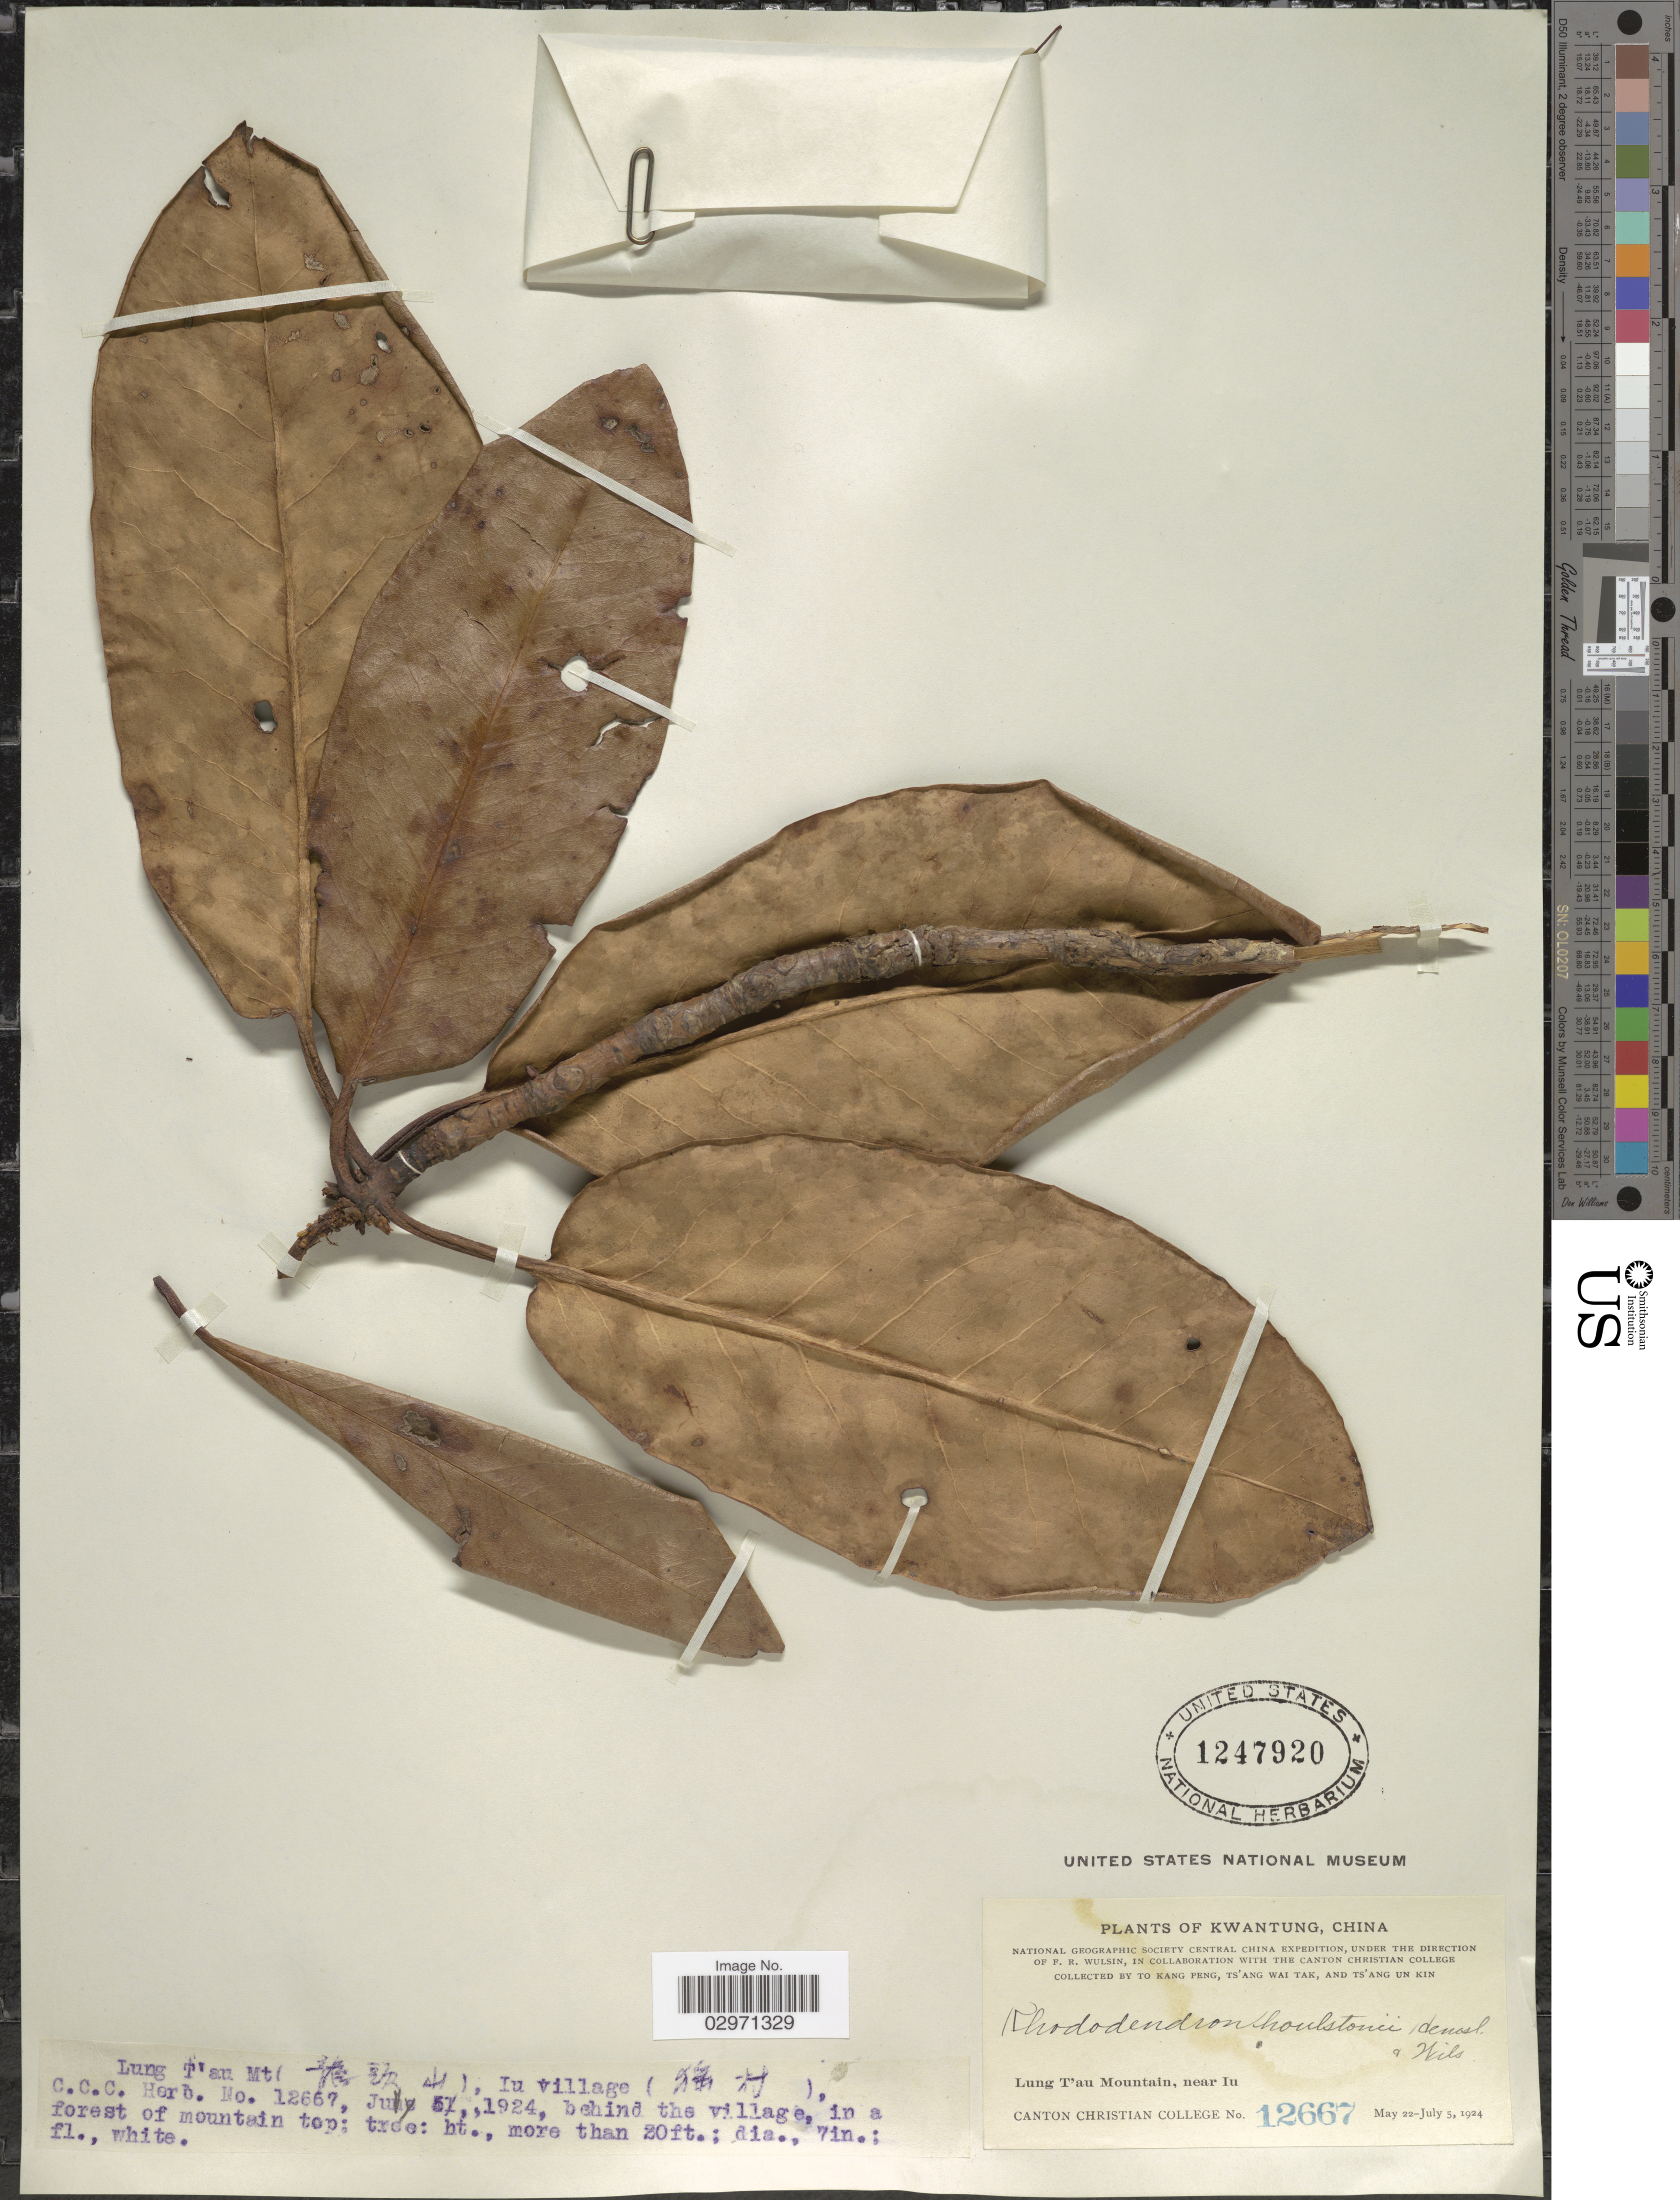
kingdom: Plantae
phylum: Tracheophyta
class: Magnoliopsida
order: Ericales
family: Ericaceae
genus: Rhododendron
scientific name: Rhododendron houlstonii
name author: Hemsl. & E.H. Wilson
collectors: Kang Peng To, W. T. Tsang & Ts' Ang Un Kin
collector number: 12667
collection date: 1924-07-05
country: China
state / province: Guangdong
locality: Lung T'au Mt. Iu village. Behind the village.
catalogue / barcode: US 1247920